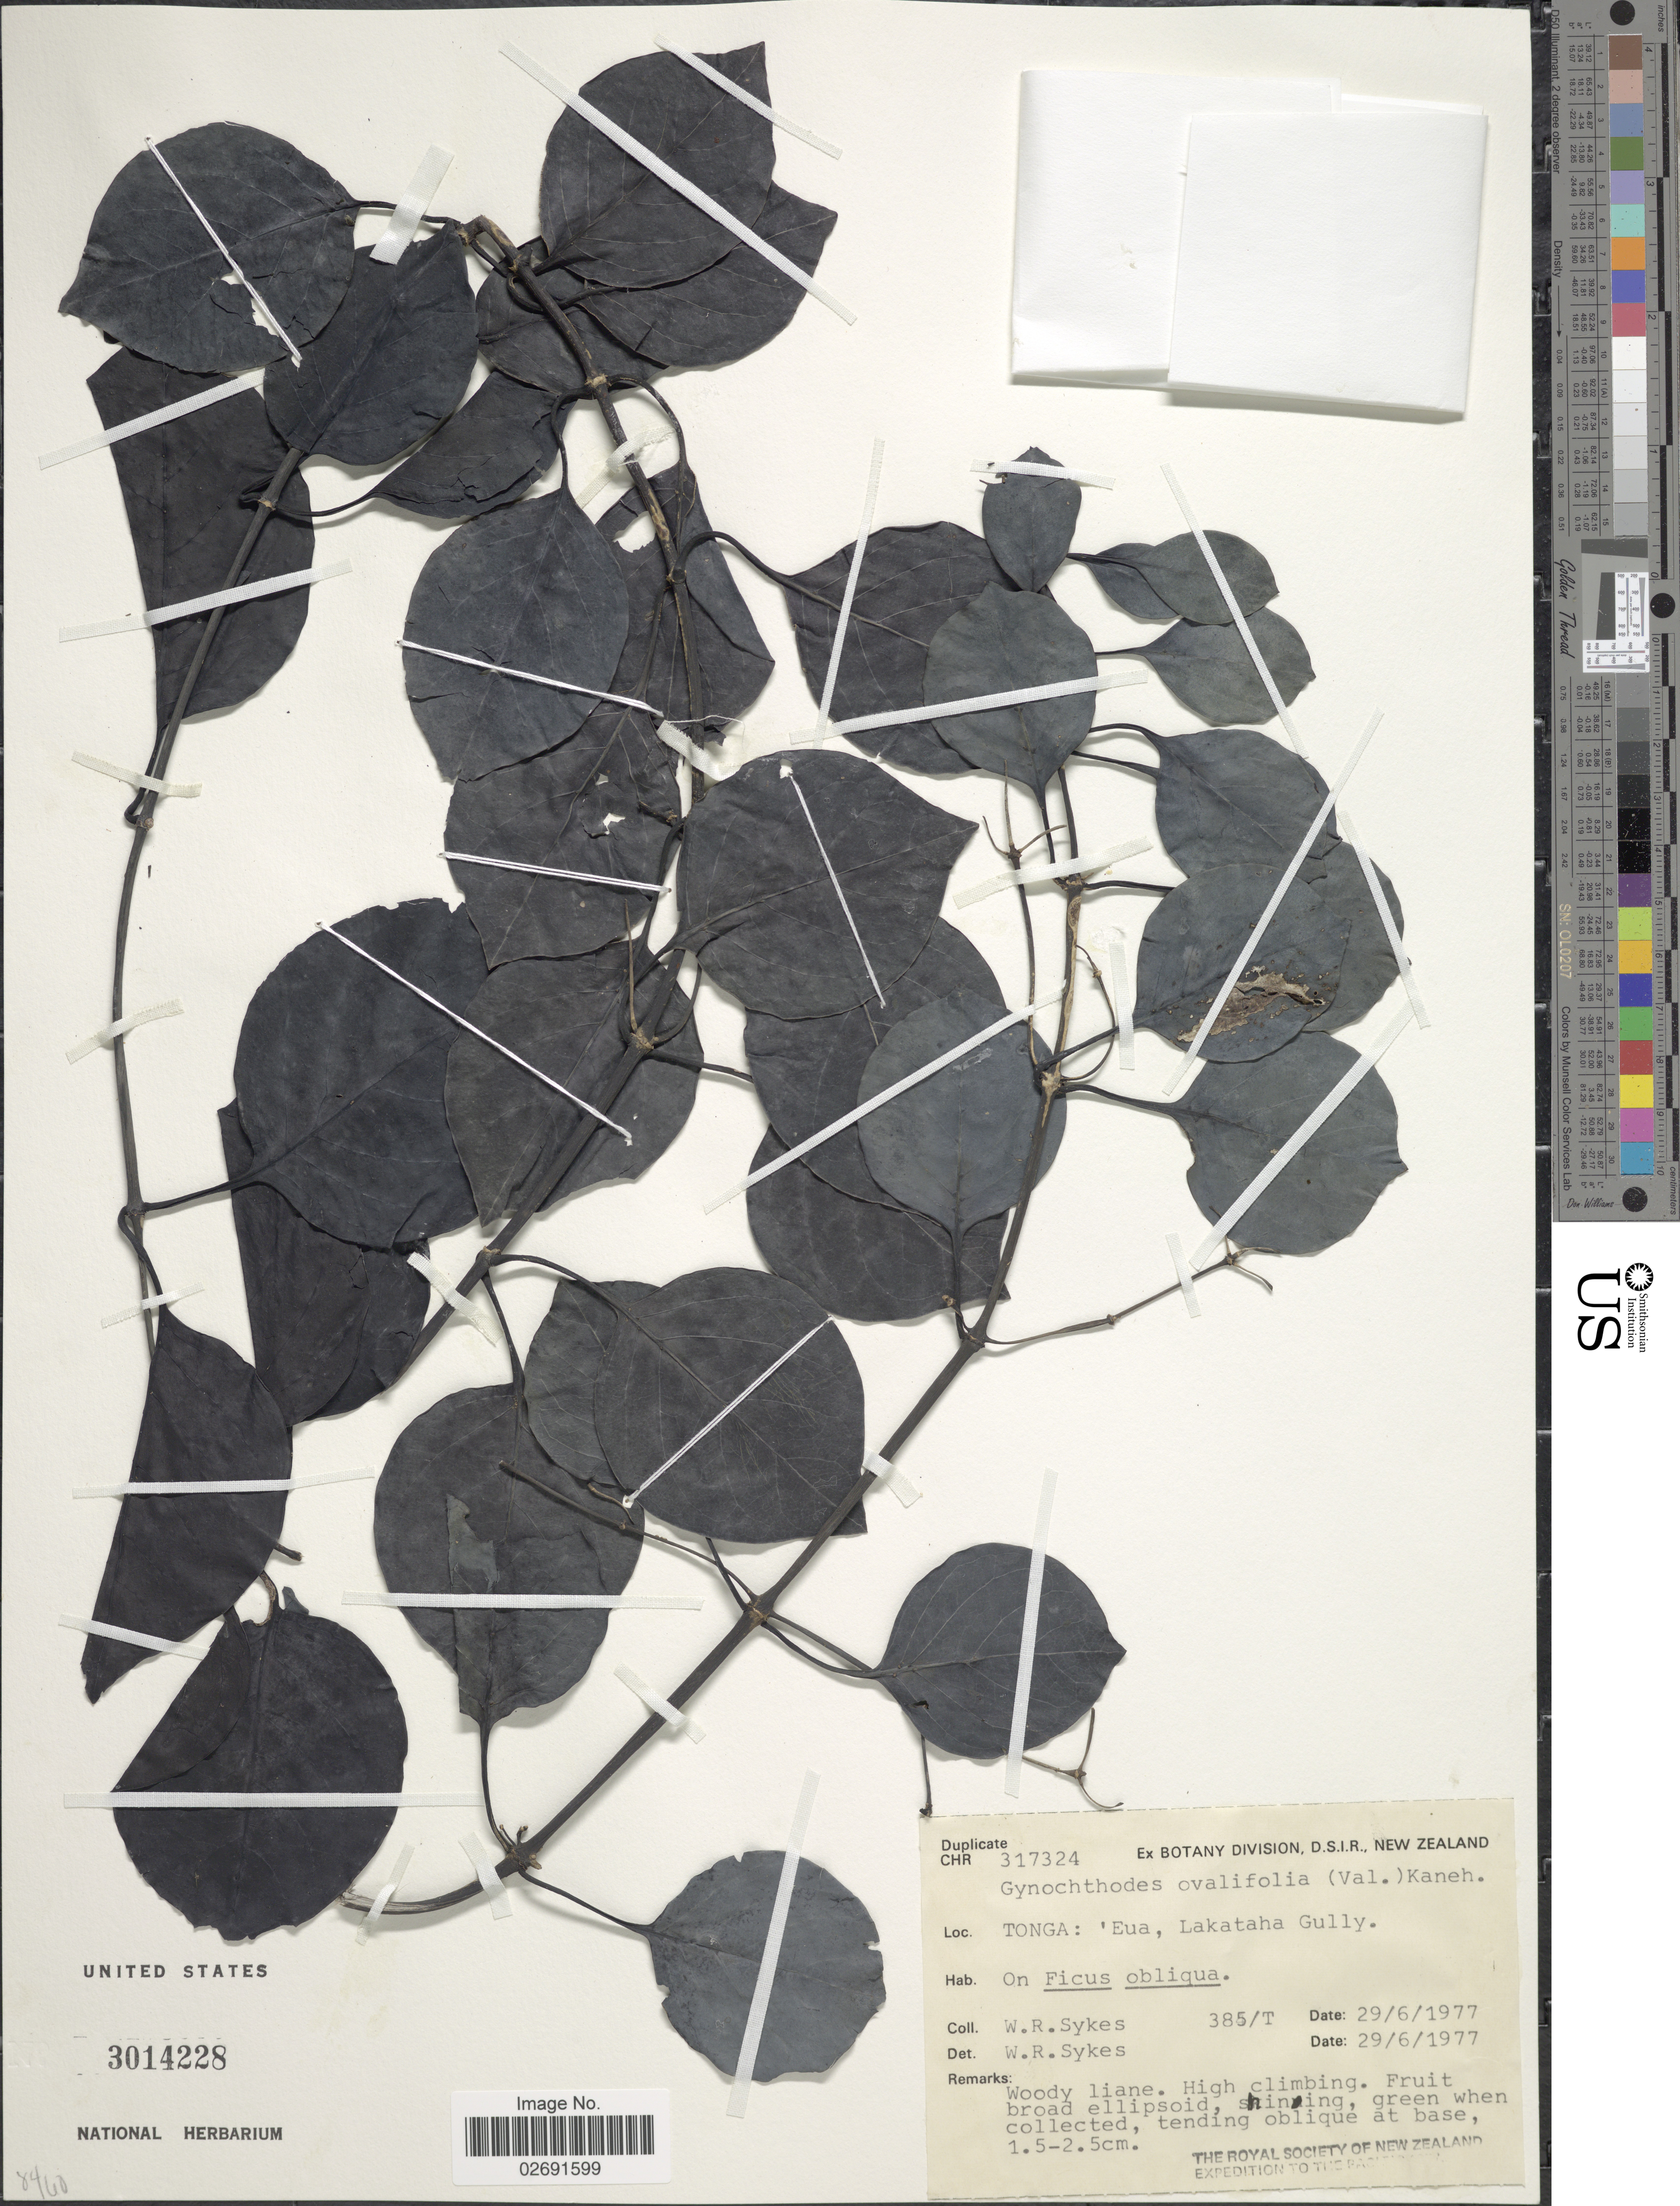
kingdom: Plantae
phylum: Tracheophyta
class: Magnoliopsida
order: Gentianales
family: Rubiaceae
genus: Gynochthodes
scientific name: Gynochthodes epiphytica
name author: (Rech. f.) A.C. Sm. & S.P. Darwin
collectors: W. R. Sykes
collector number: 385/T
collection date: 1977-06-29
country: Tonga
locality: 'Eua, Lakataha Gully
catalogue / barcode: US 3014228